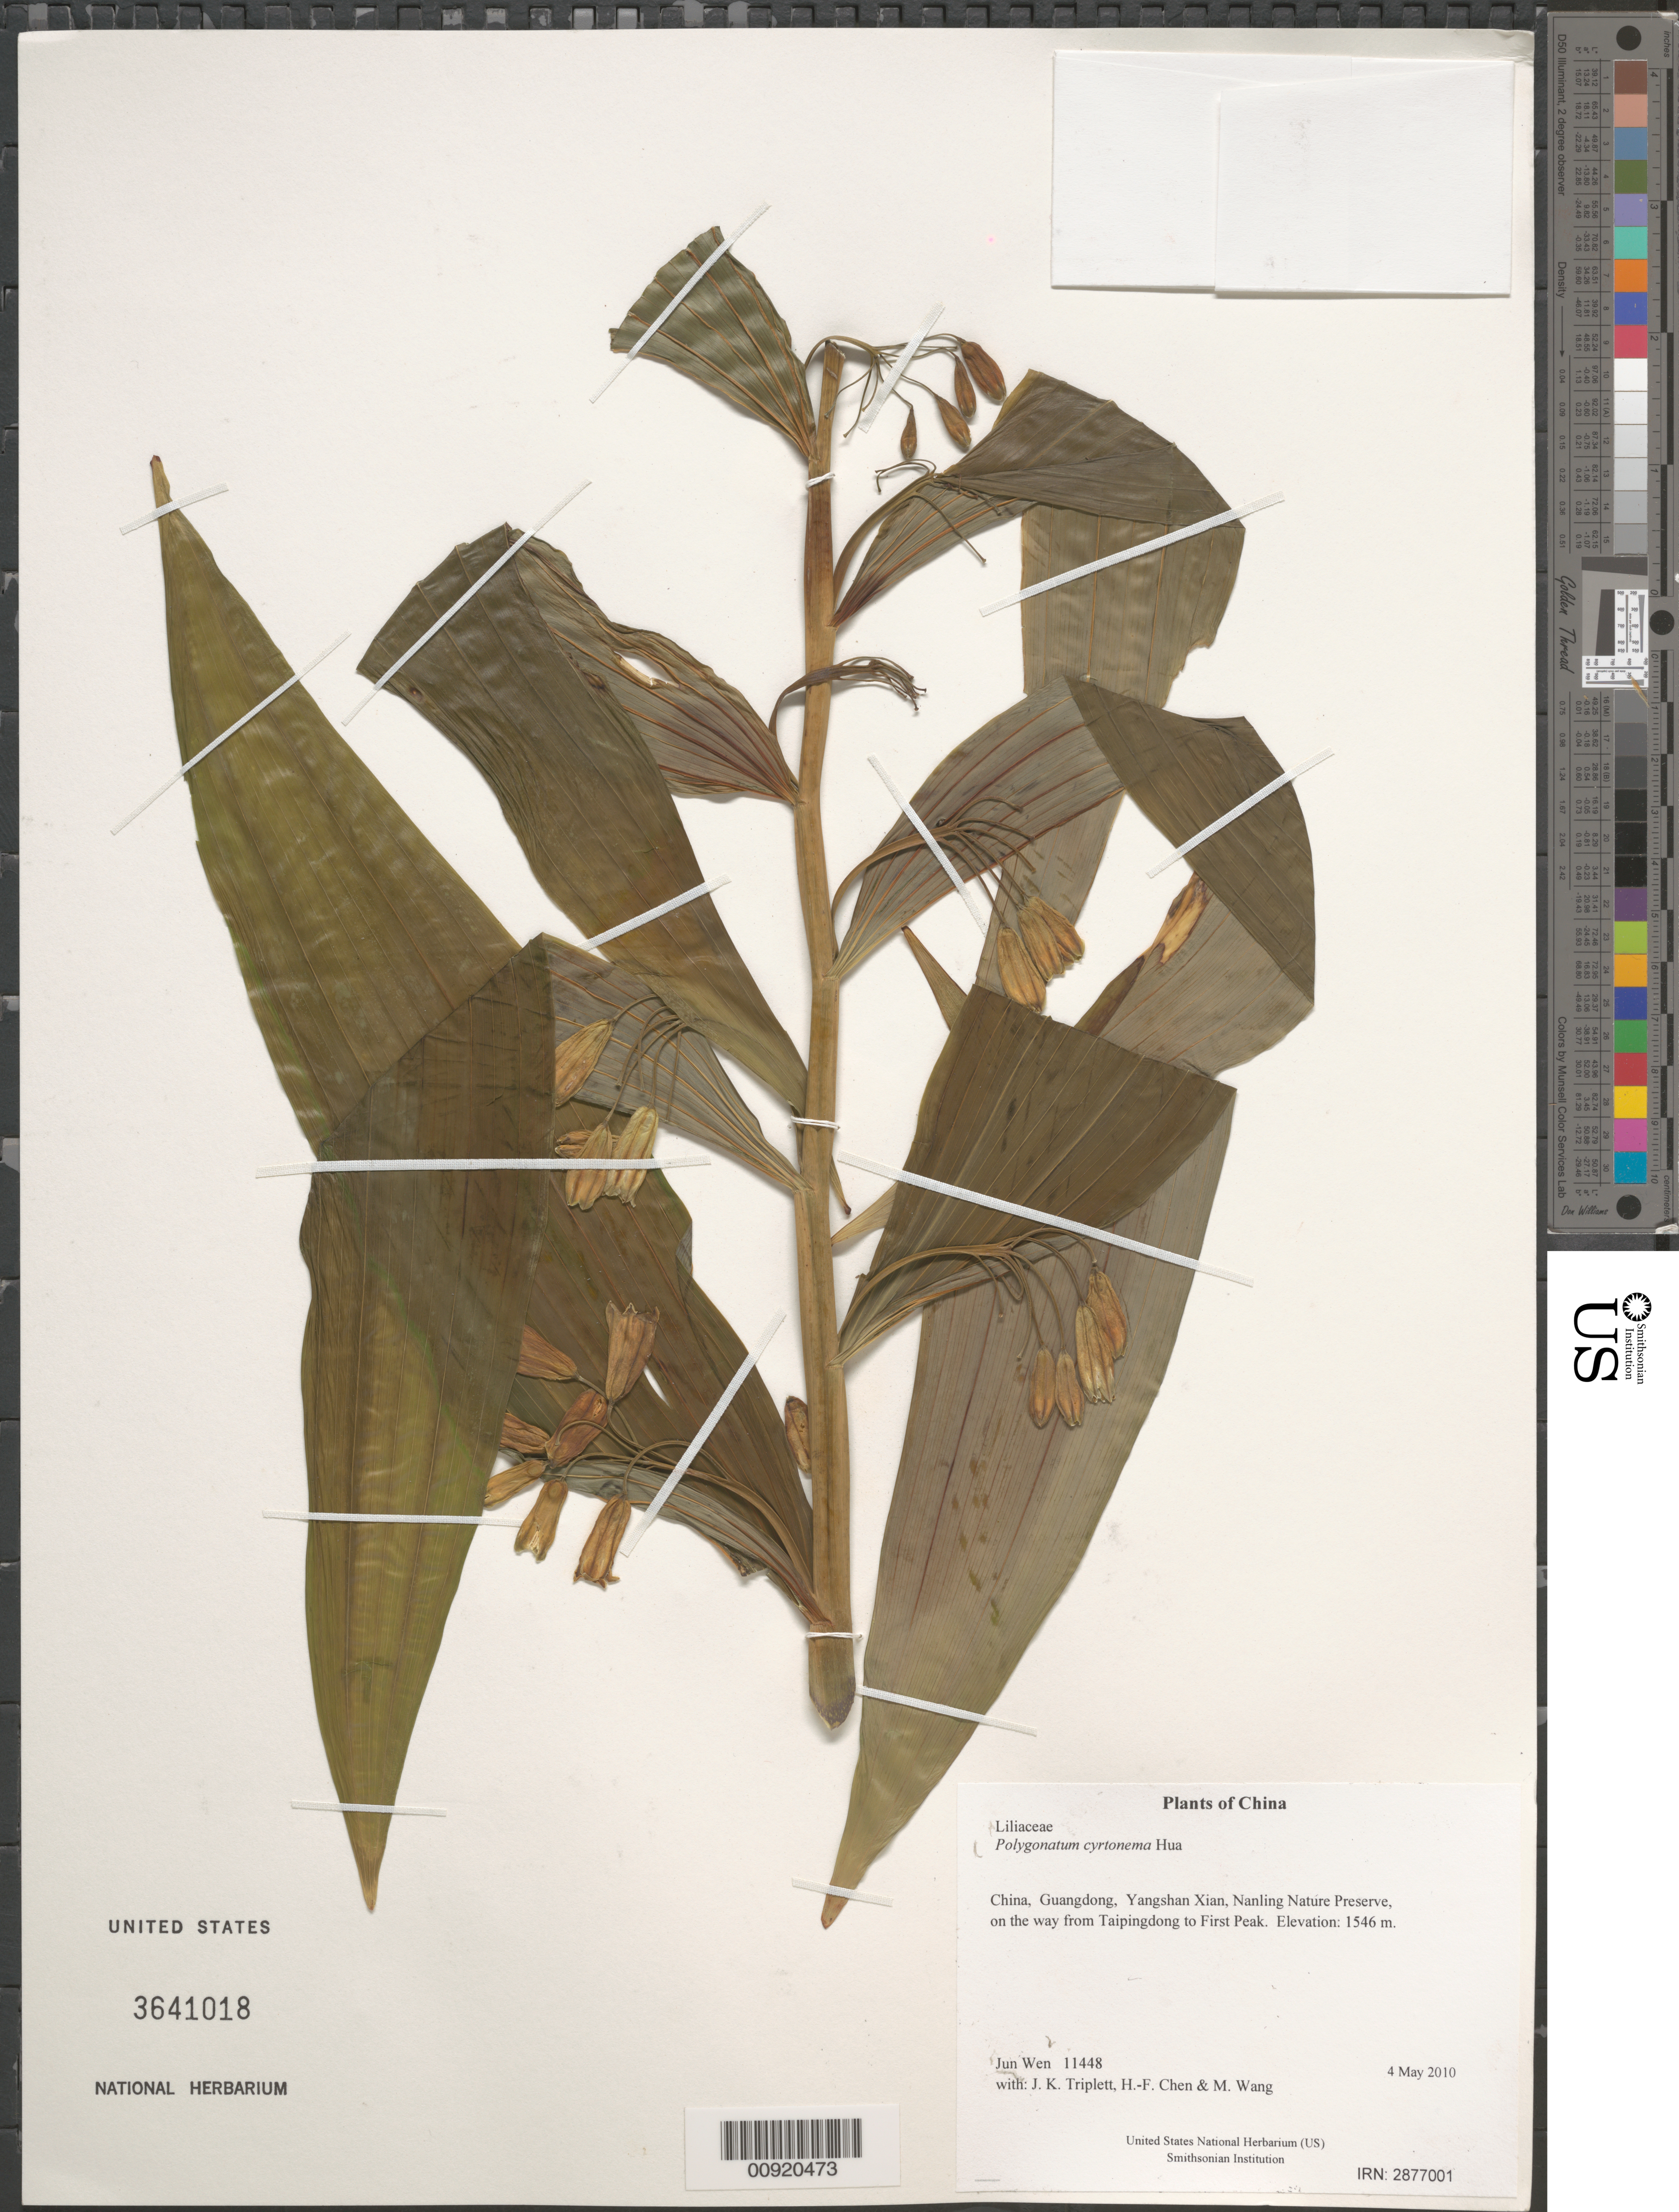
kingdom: Plantae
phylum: Tracheophyta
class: Liliopsida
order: Asparagales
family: Asparagaceae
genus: Polygonatum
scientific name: Polygonatum cyrtonema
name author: Hua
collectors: J. Wen, J. K. Triplett, H.-F. Chen & M. Wang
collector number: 11448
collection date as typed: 4 May 2010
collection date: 2010-05-04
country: China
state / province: Guangdong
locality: Yangshan Xian, Nanling Nature Preserve, on the way from Taipingdong to First Peak.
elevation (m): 1546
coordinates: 25 55.414 N, 112 58.192 E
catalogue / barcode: US 3641018